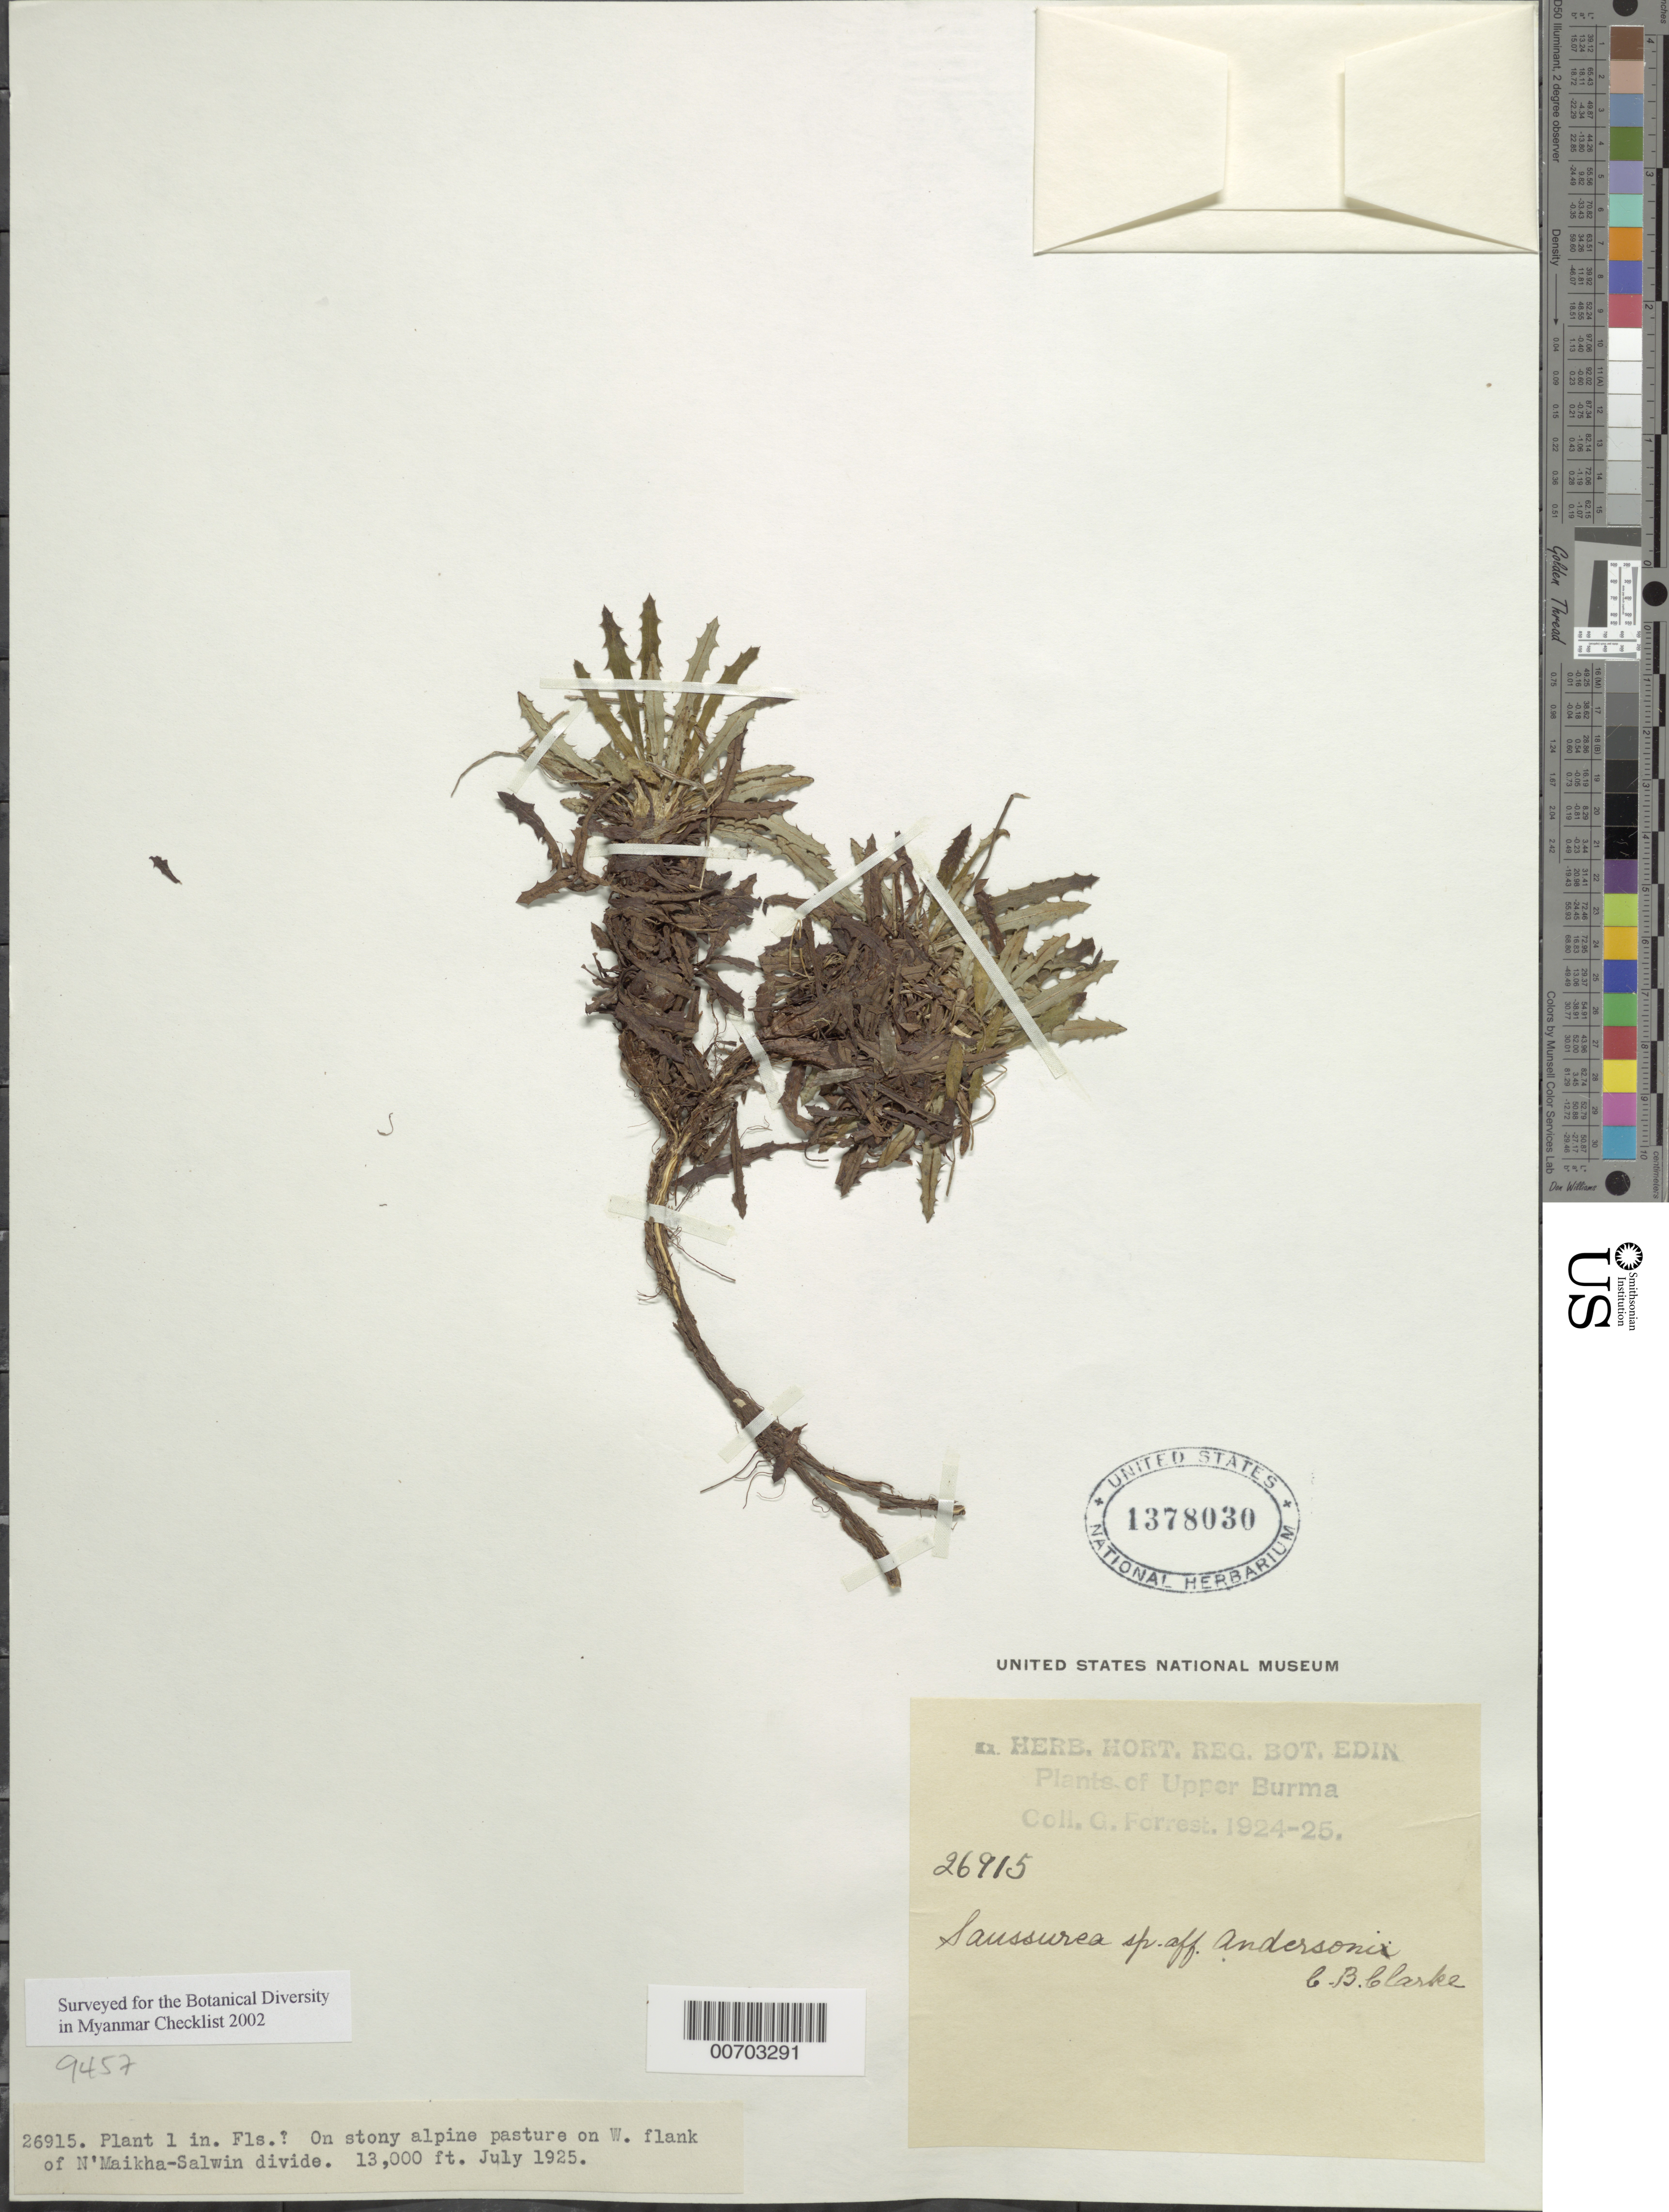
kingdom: Plantae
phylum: Tracheophyta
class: Magnoliopsida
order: Asterales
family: Asteraceae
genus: Saussurea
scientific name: Saussurea andersonii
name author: C.B. Clarke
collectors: G. Forrest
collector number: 26915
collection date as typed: Jul 1925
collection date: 1925-07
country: Myanmar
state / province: Kachin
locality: N'Maikha-Salwin Divide, W flank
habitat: Stony alpine pasture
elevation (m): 3962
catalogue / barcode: US 1378030